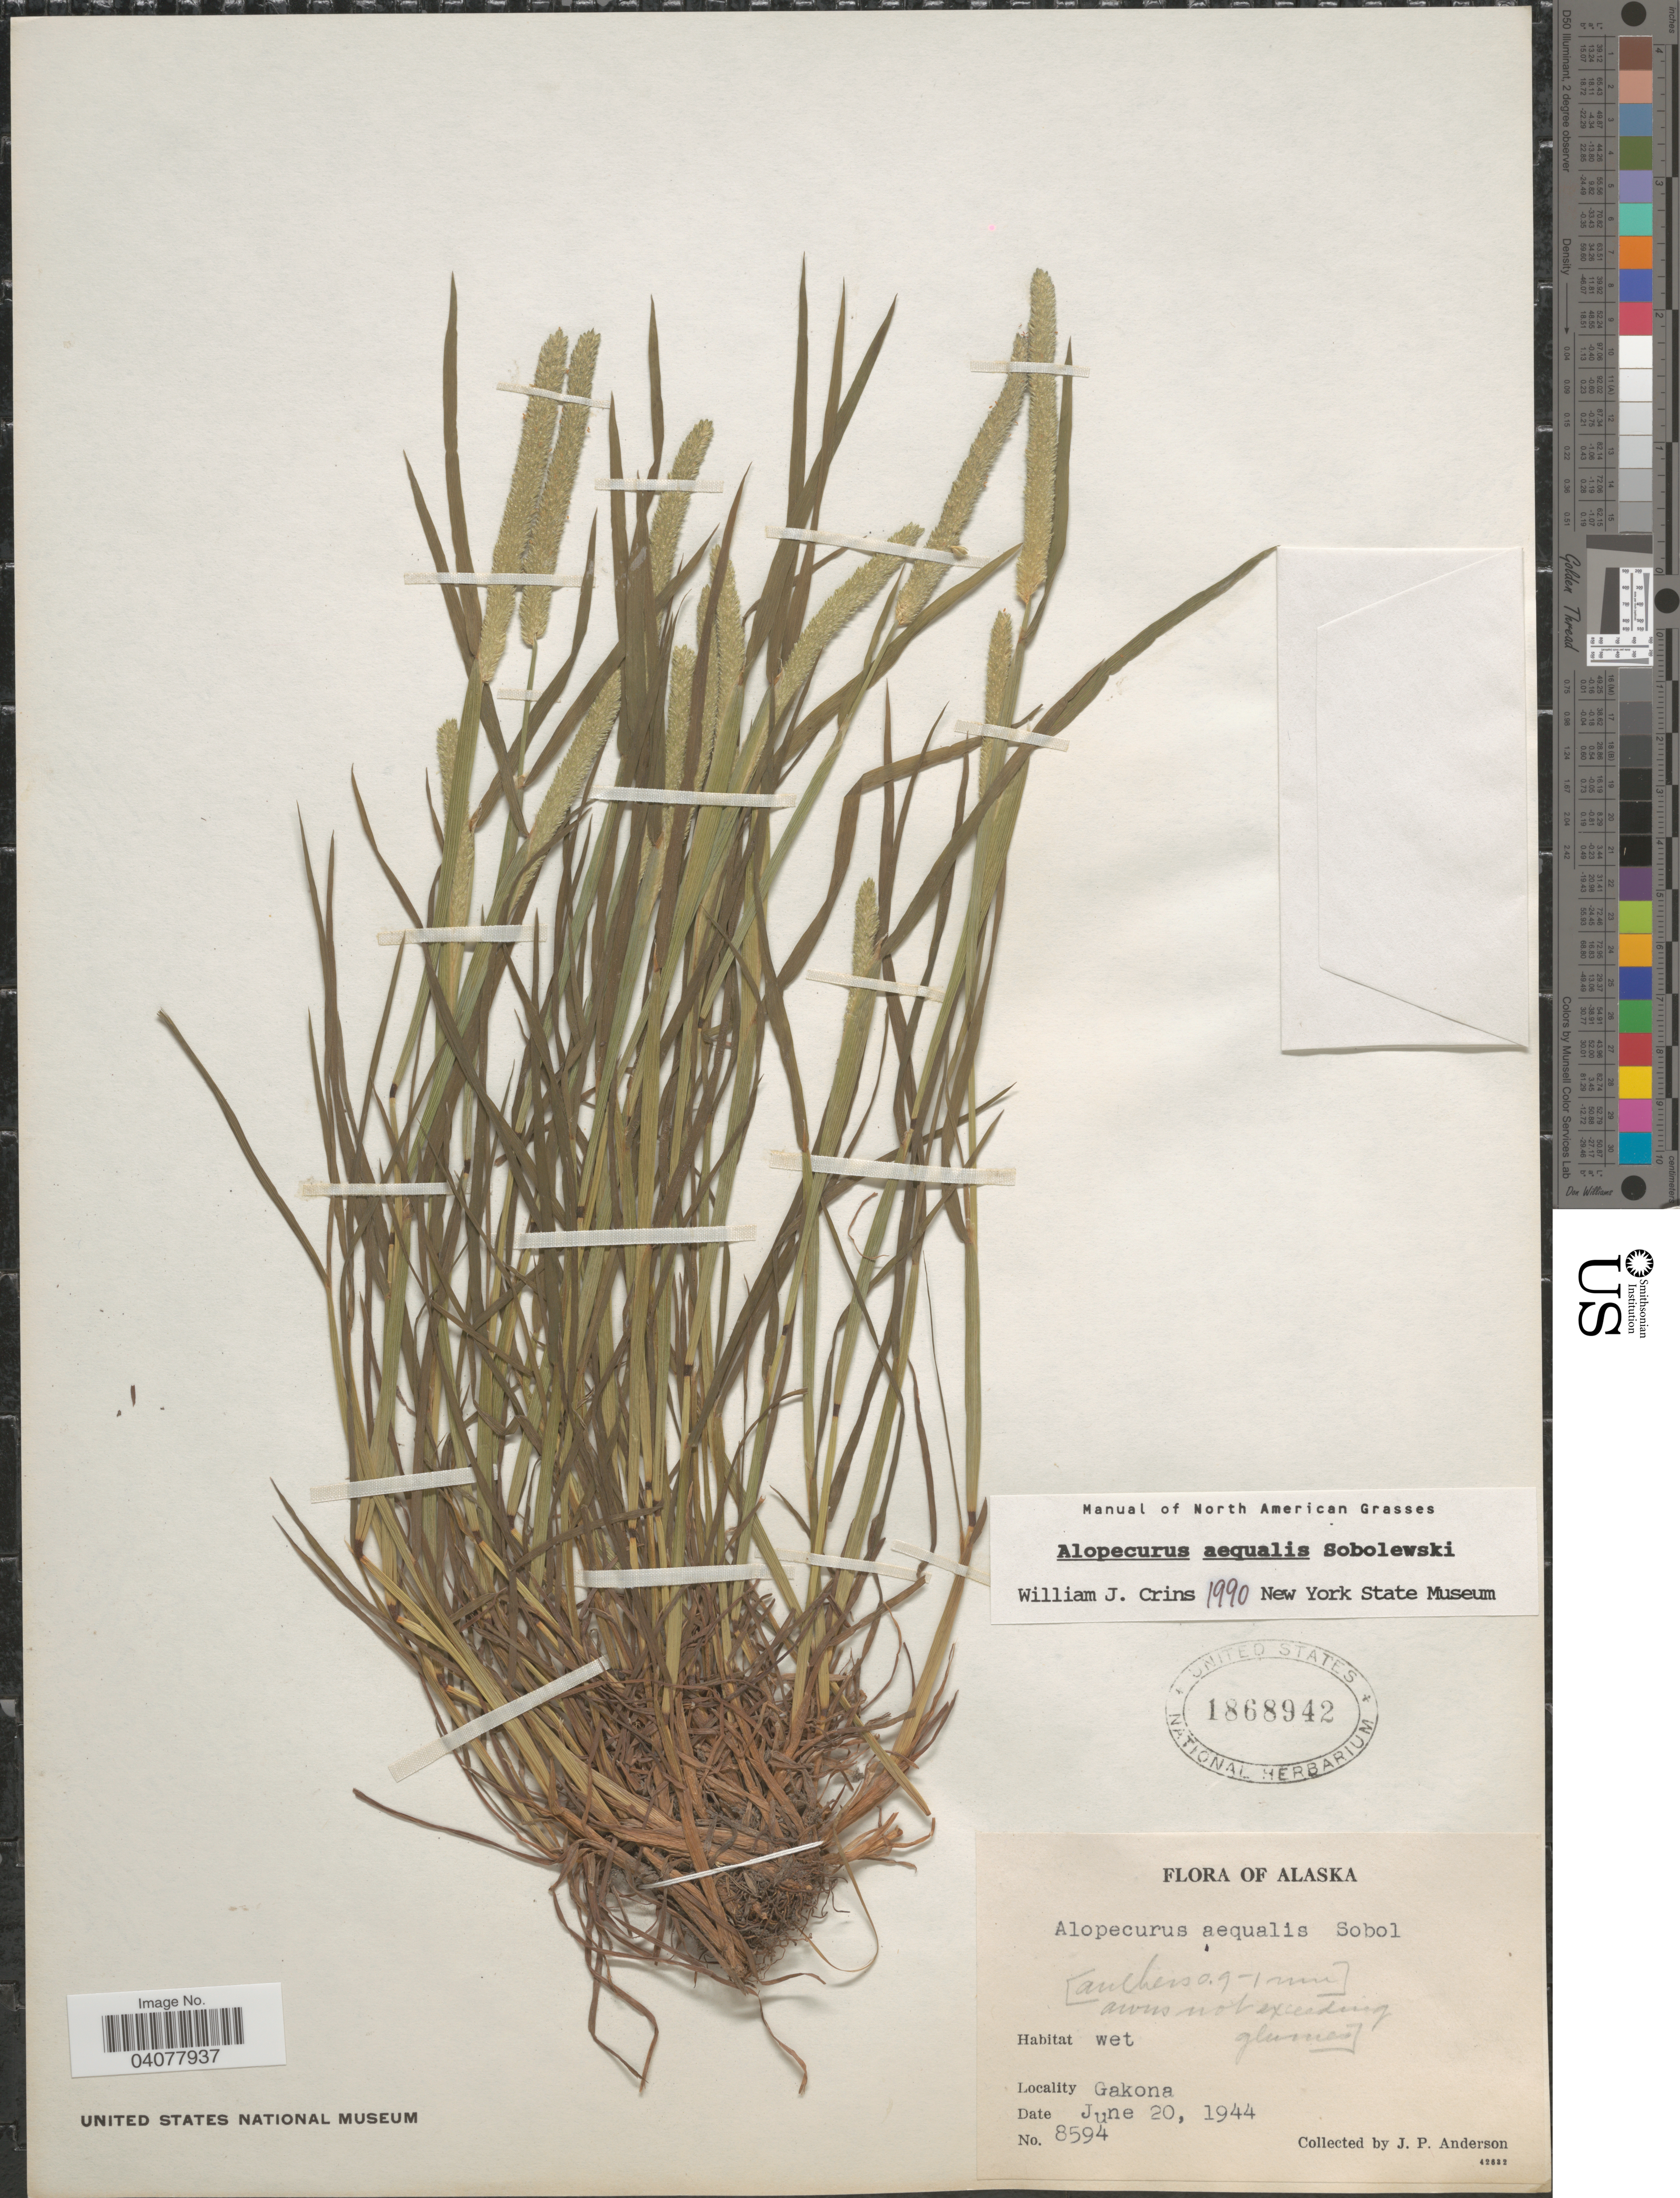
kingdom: Plantae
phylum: Tracheophyta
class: Liliopsida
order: Poales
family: Poaceae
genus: Alopecurus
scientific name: Alopecurus aequalis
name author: Sobol.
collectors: J. P. Anderson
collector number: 8594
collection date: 1944-06-20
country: United States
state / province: Alaska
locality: Gakona.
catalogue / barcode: US 1868942